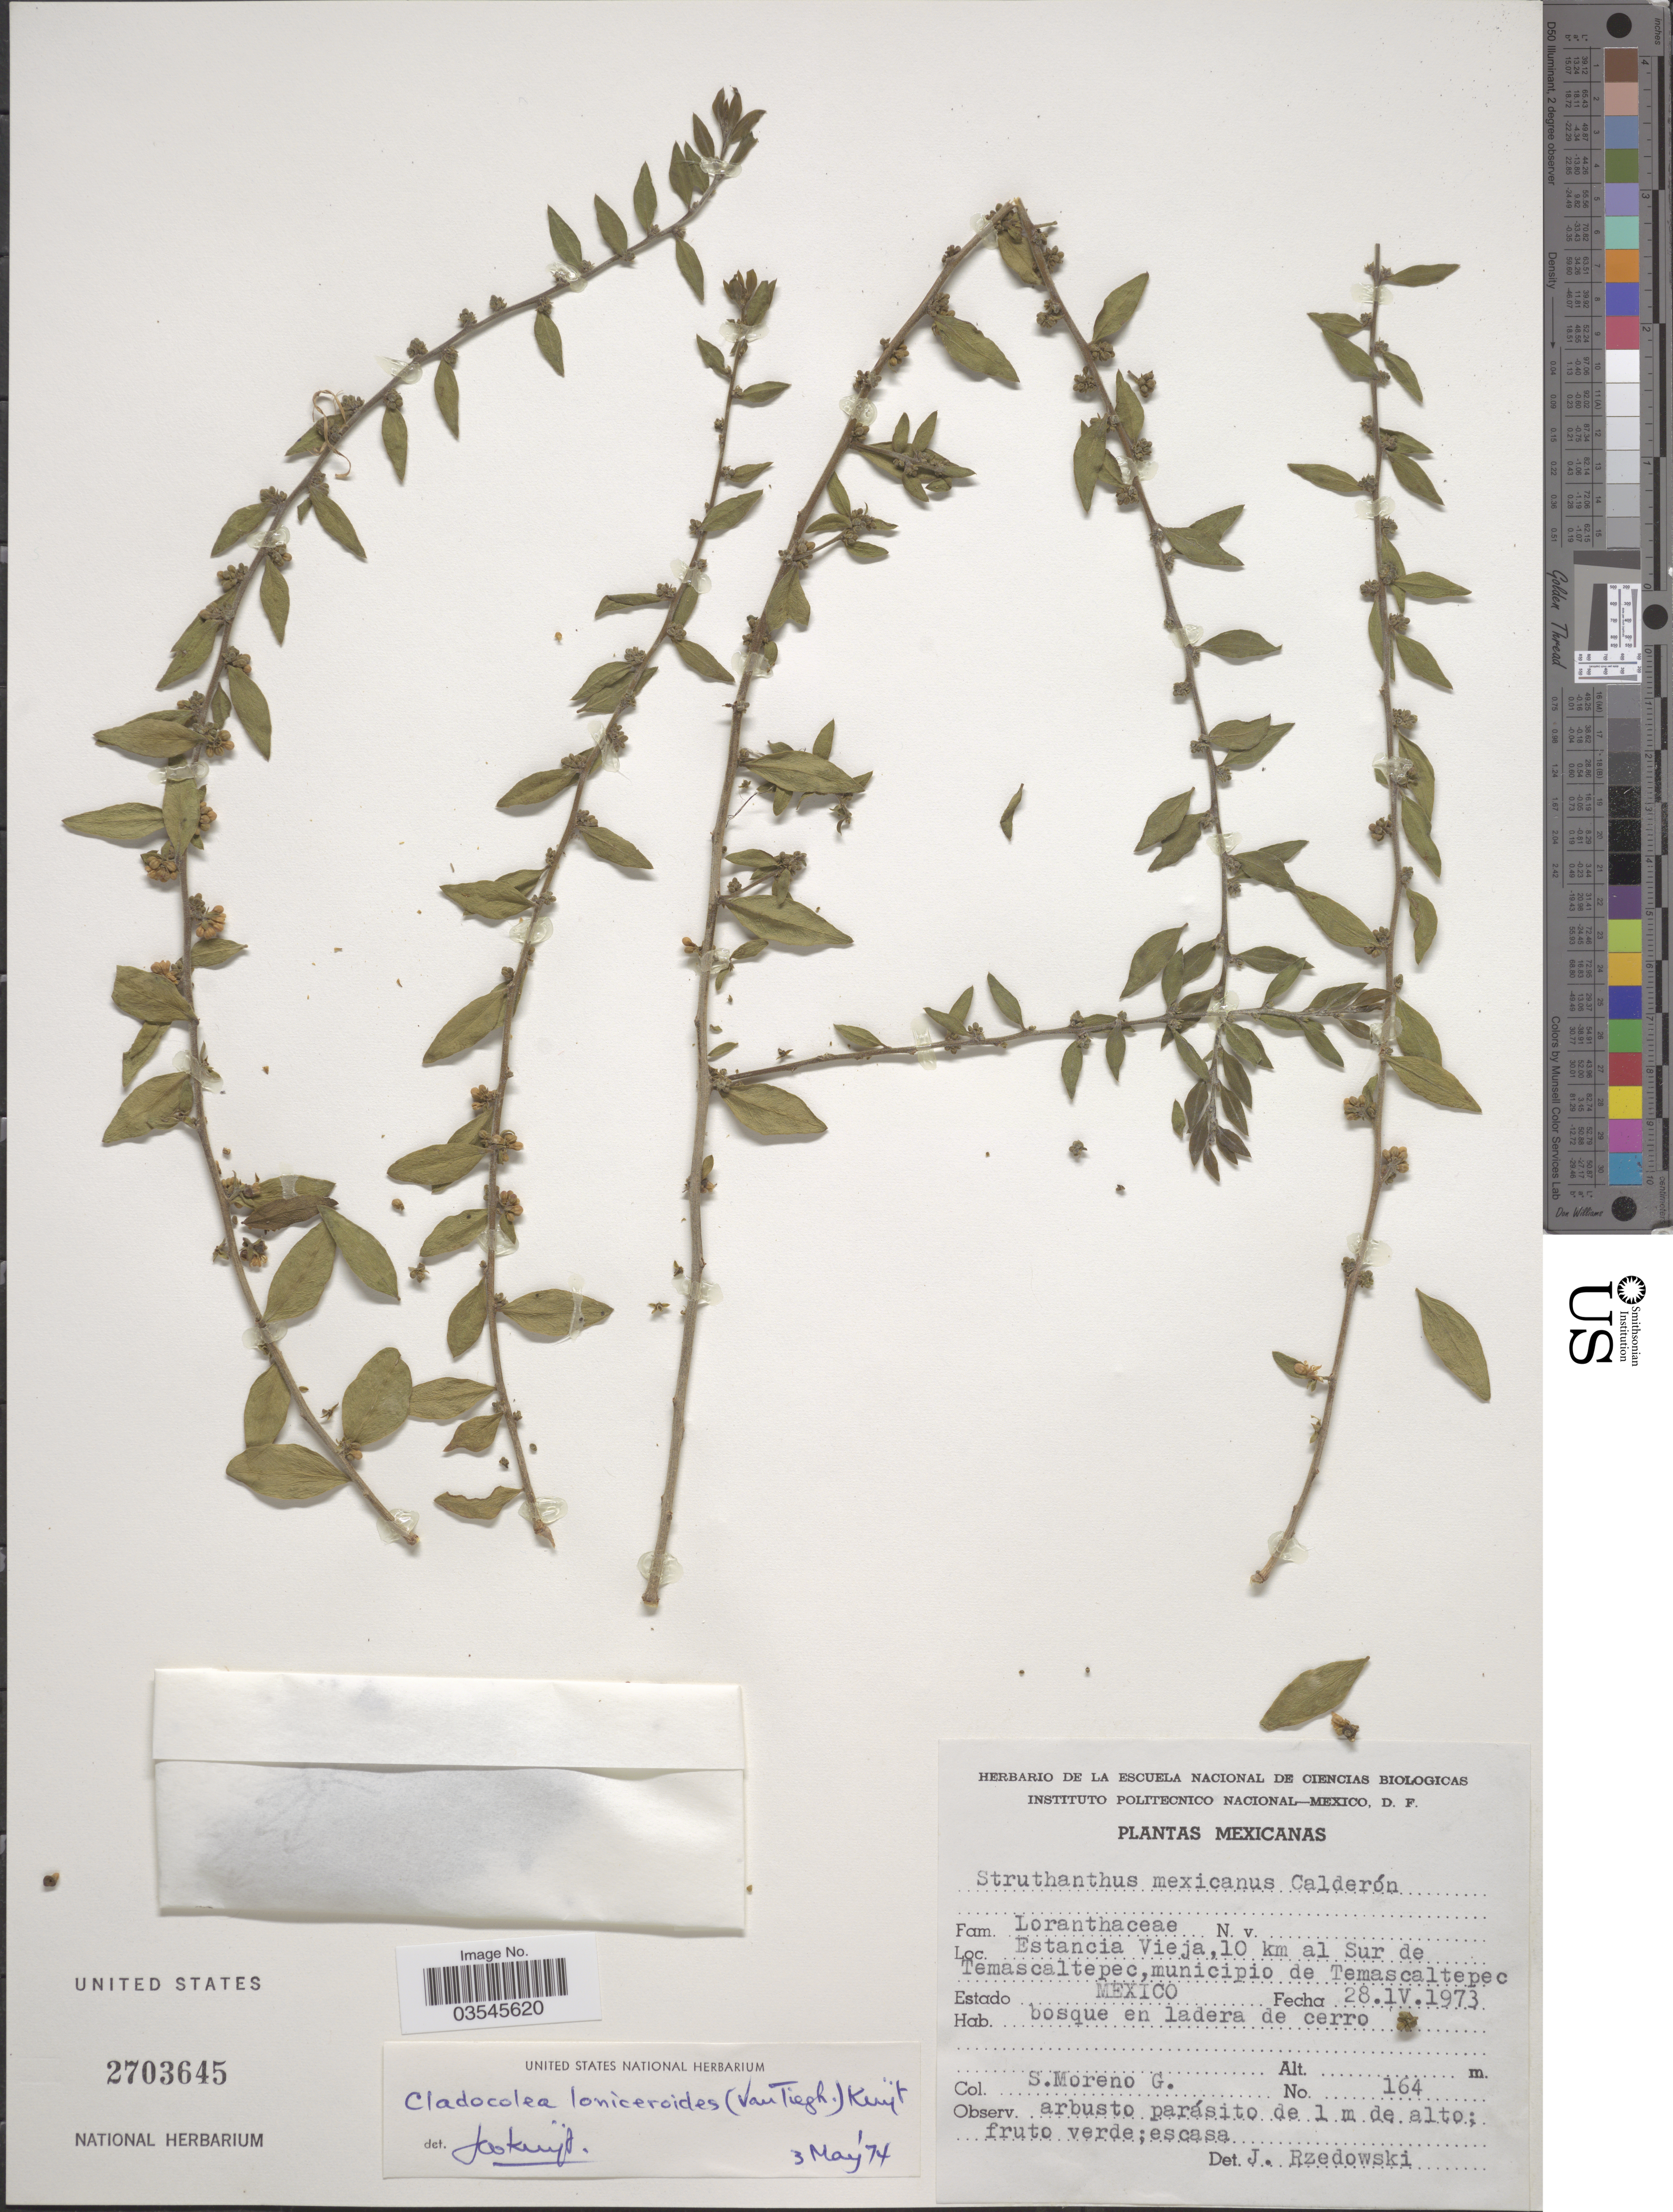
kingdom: Plantae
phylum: Tracheophyta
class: Magnoliopsida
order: Santalales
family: Loranthaceae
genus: Cladocolea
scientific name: Cladocolea loniceroides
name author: (Tiegh.) Kuijt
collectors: Moreno G., S.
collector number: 164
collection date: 1973-04-28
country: Mexico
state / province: México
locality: Estancia Vieja, 10 km al Sur de Temascaltepec, municipio de Temascaltepec.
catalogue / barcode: US 2703645